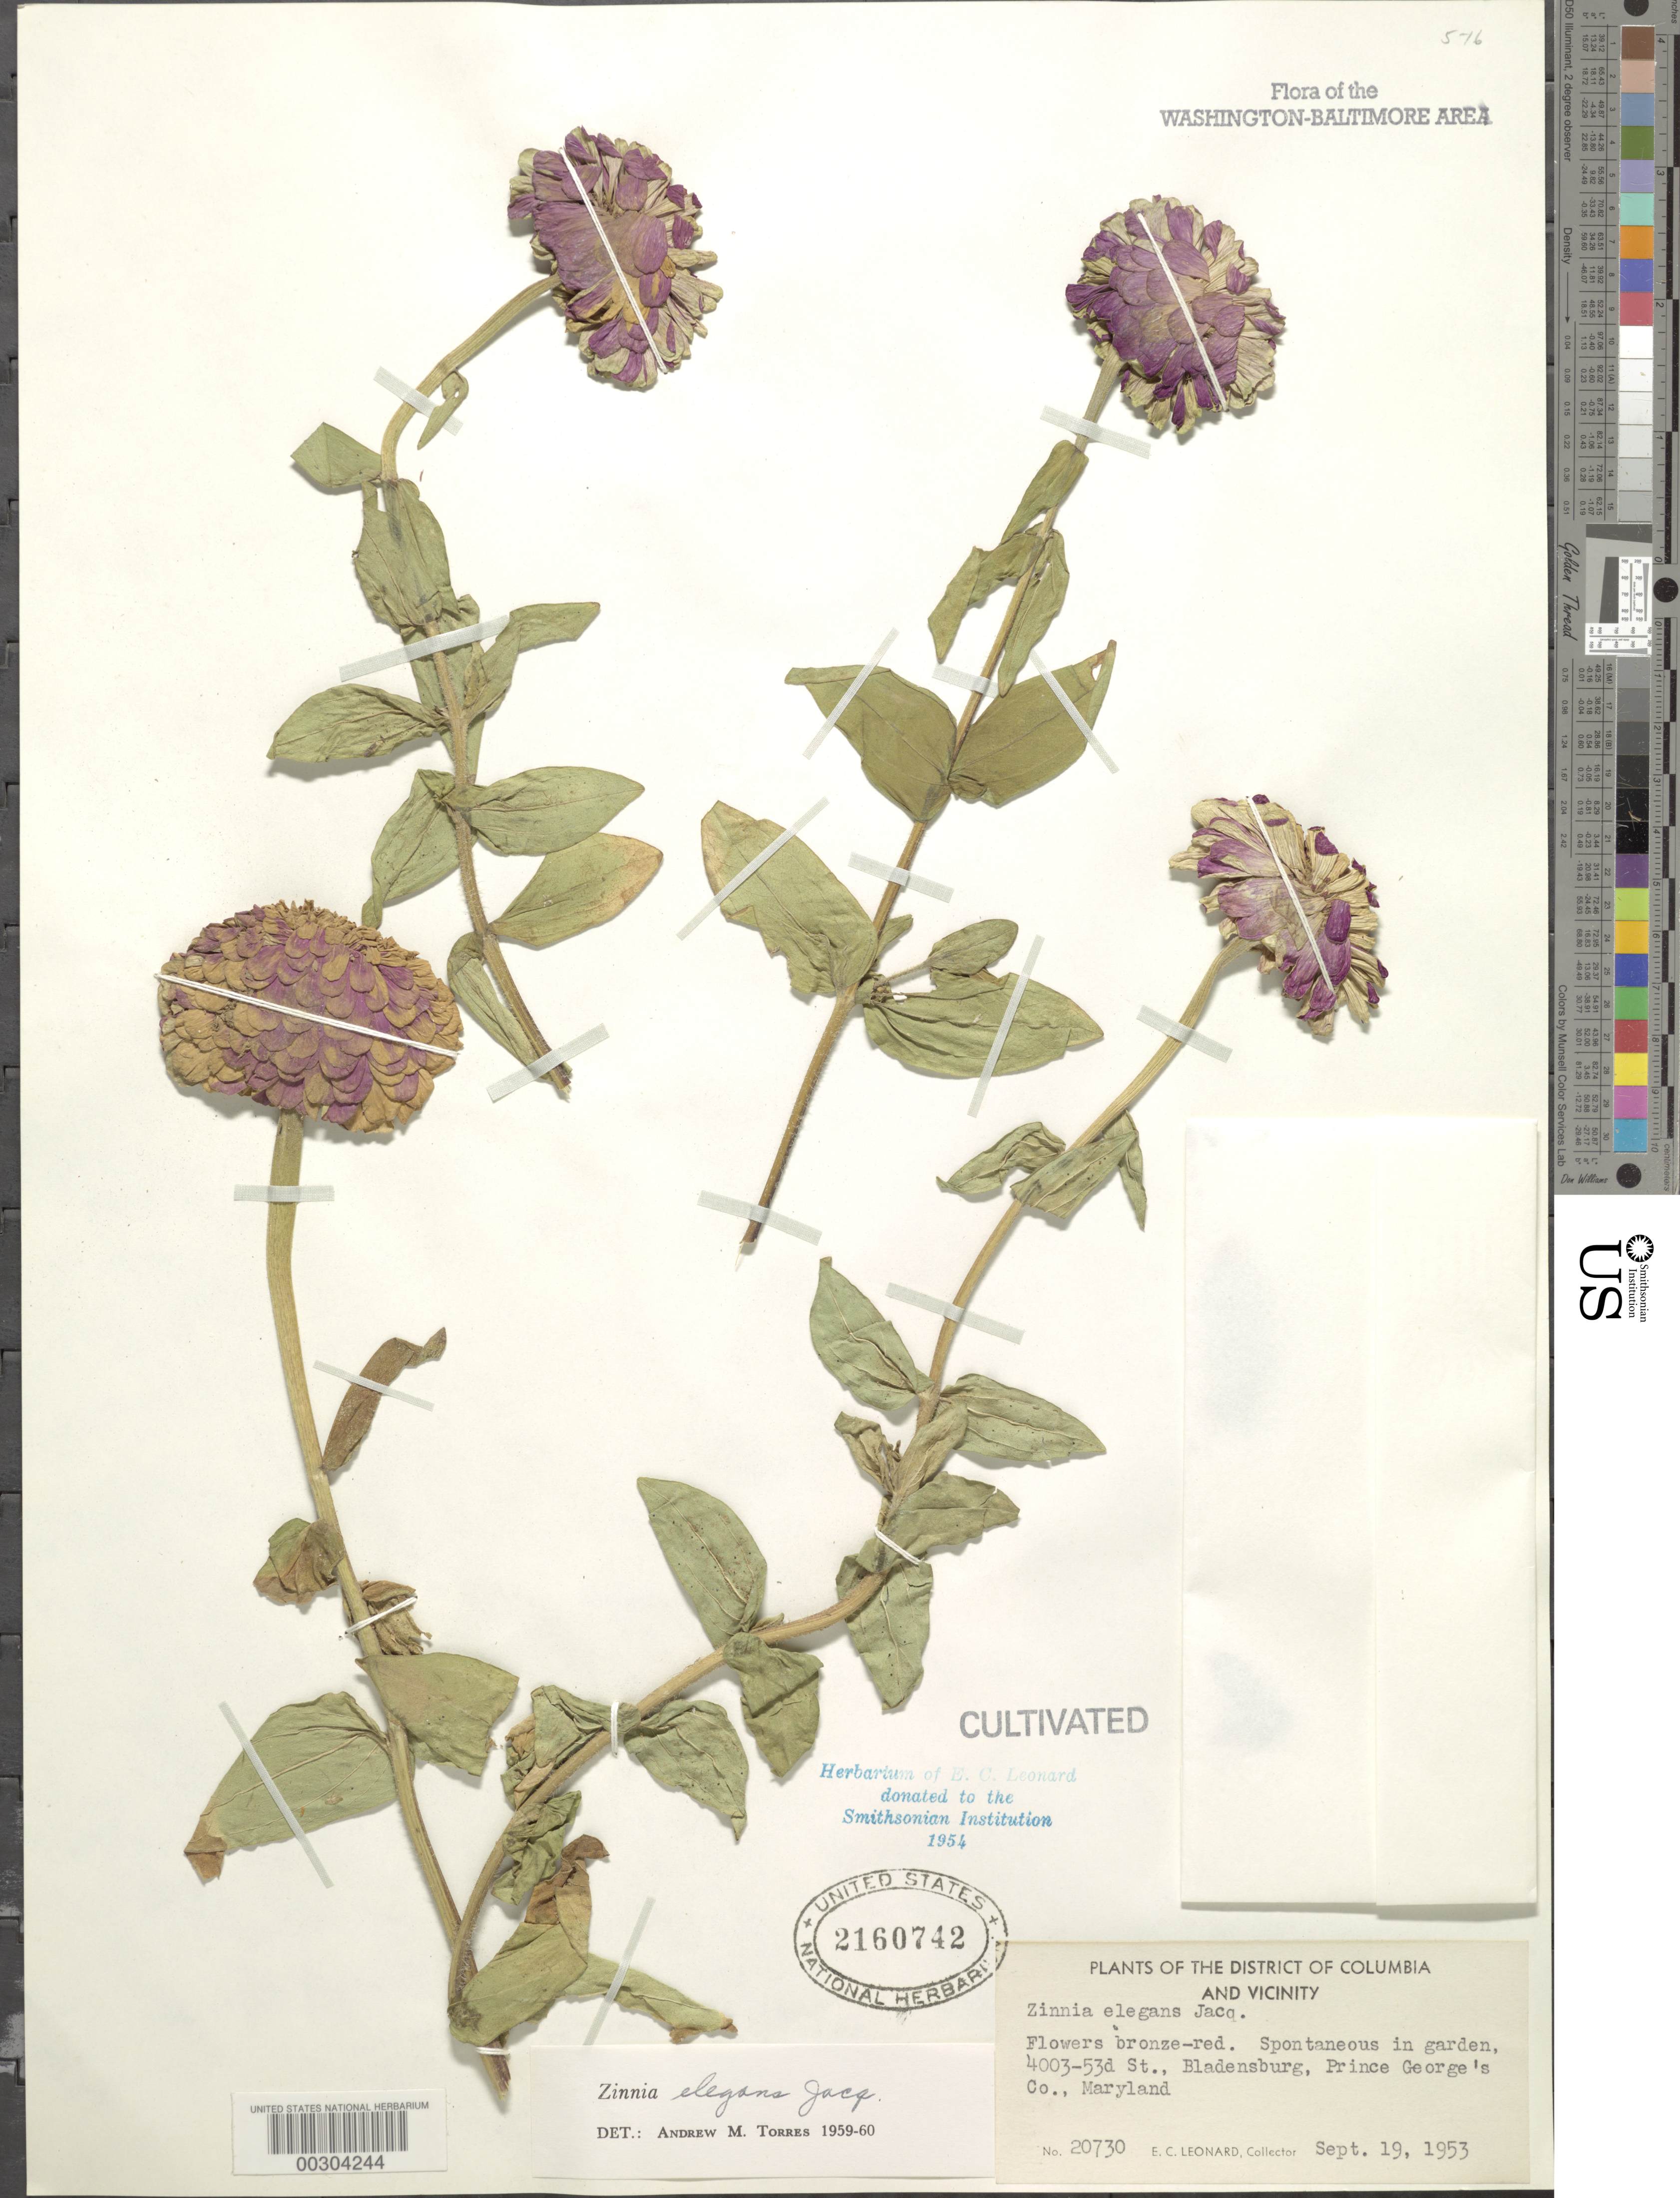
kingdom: Plantae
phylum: Tracheophyta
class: Magnoliopsida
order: Asterales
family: Asteraceae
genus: Zinnia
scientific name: Zinnia elegans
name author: Jacq.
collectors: E. C. Leonard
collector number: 20730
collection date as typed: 19 Sep 1953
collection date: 1953-09-19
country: United States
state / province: Maryland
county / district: Prince George's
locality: Bladensburg, 4003 53d St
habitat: Garden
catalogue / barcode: US 2160742